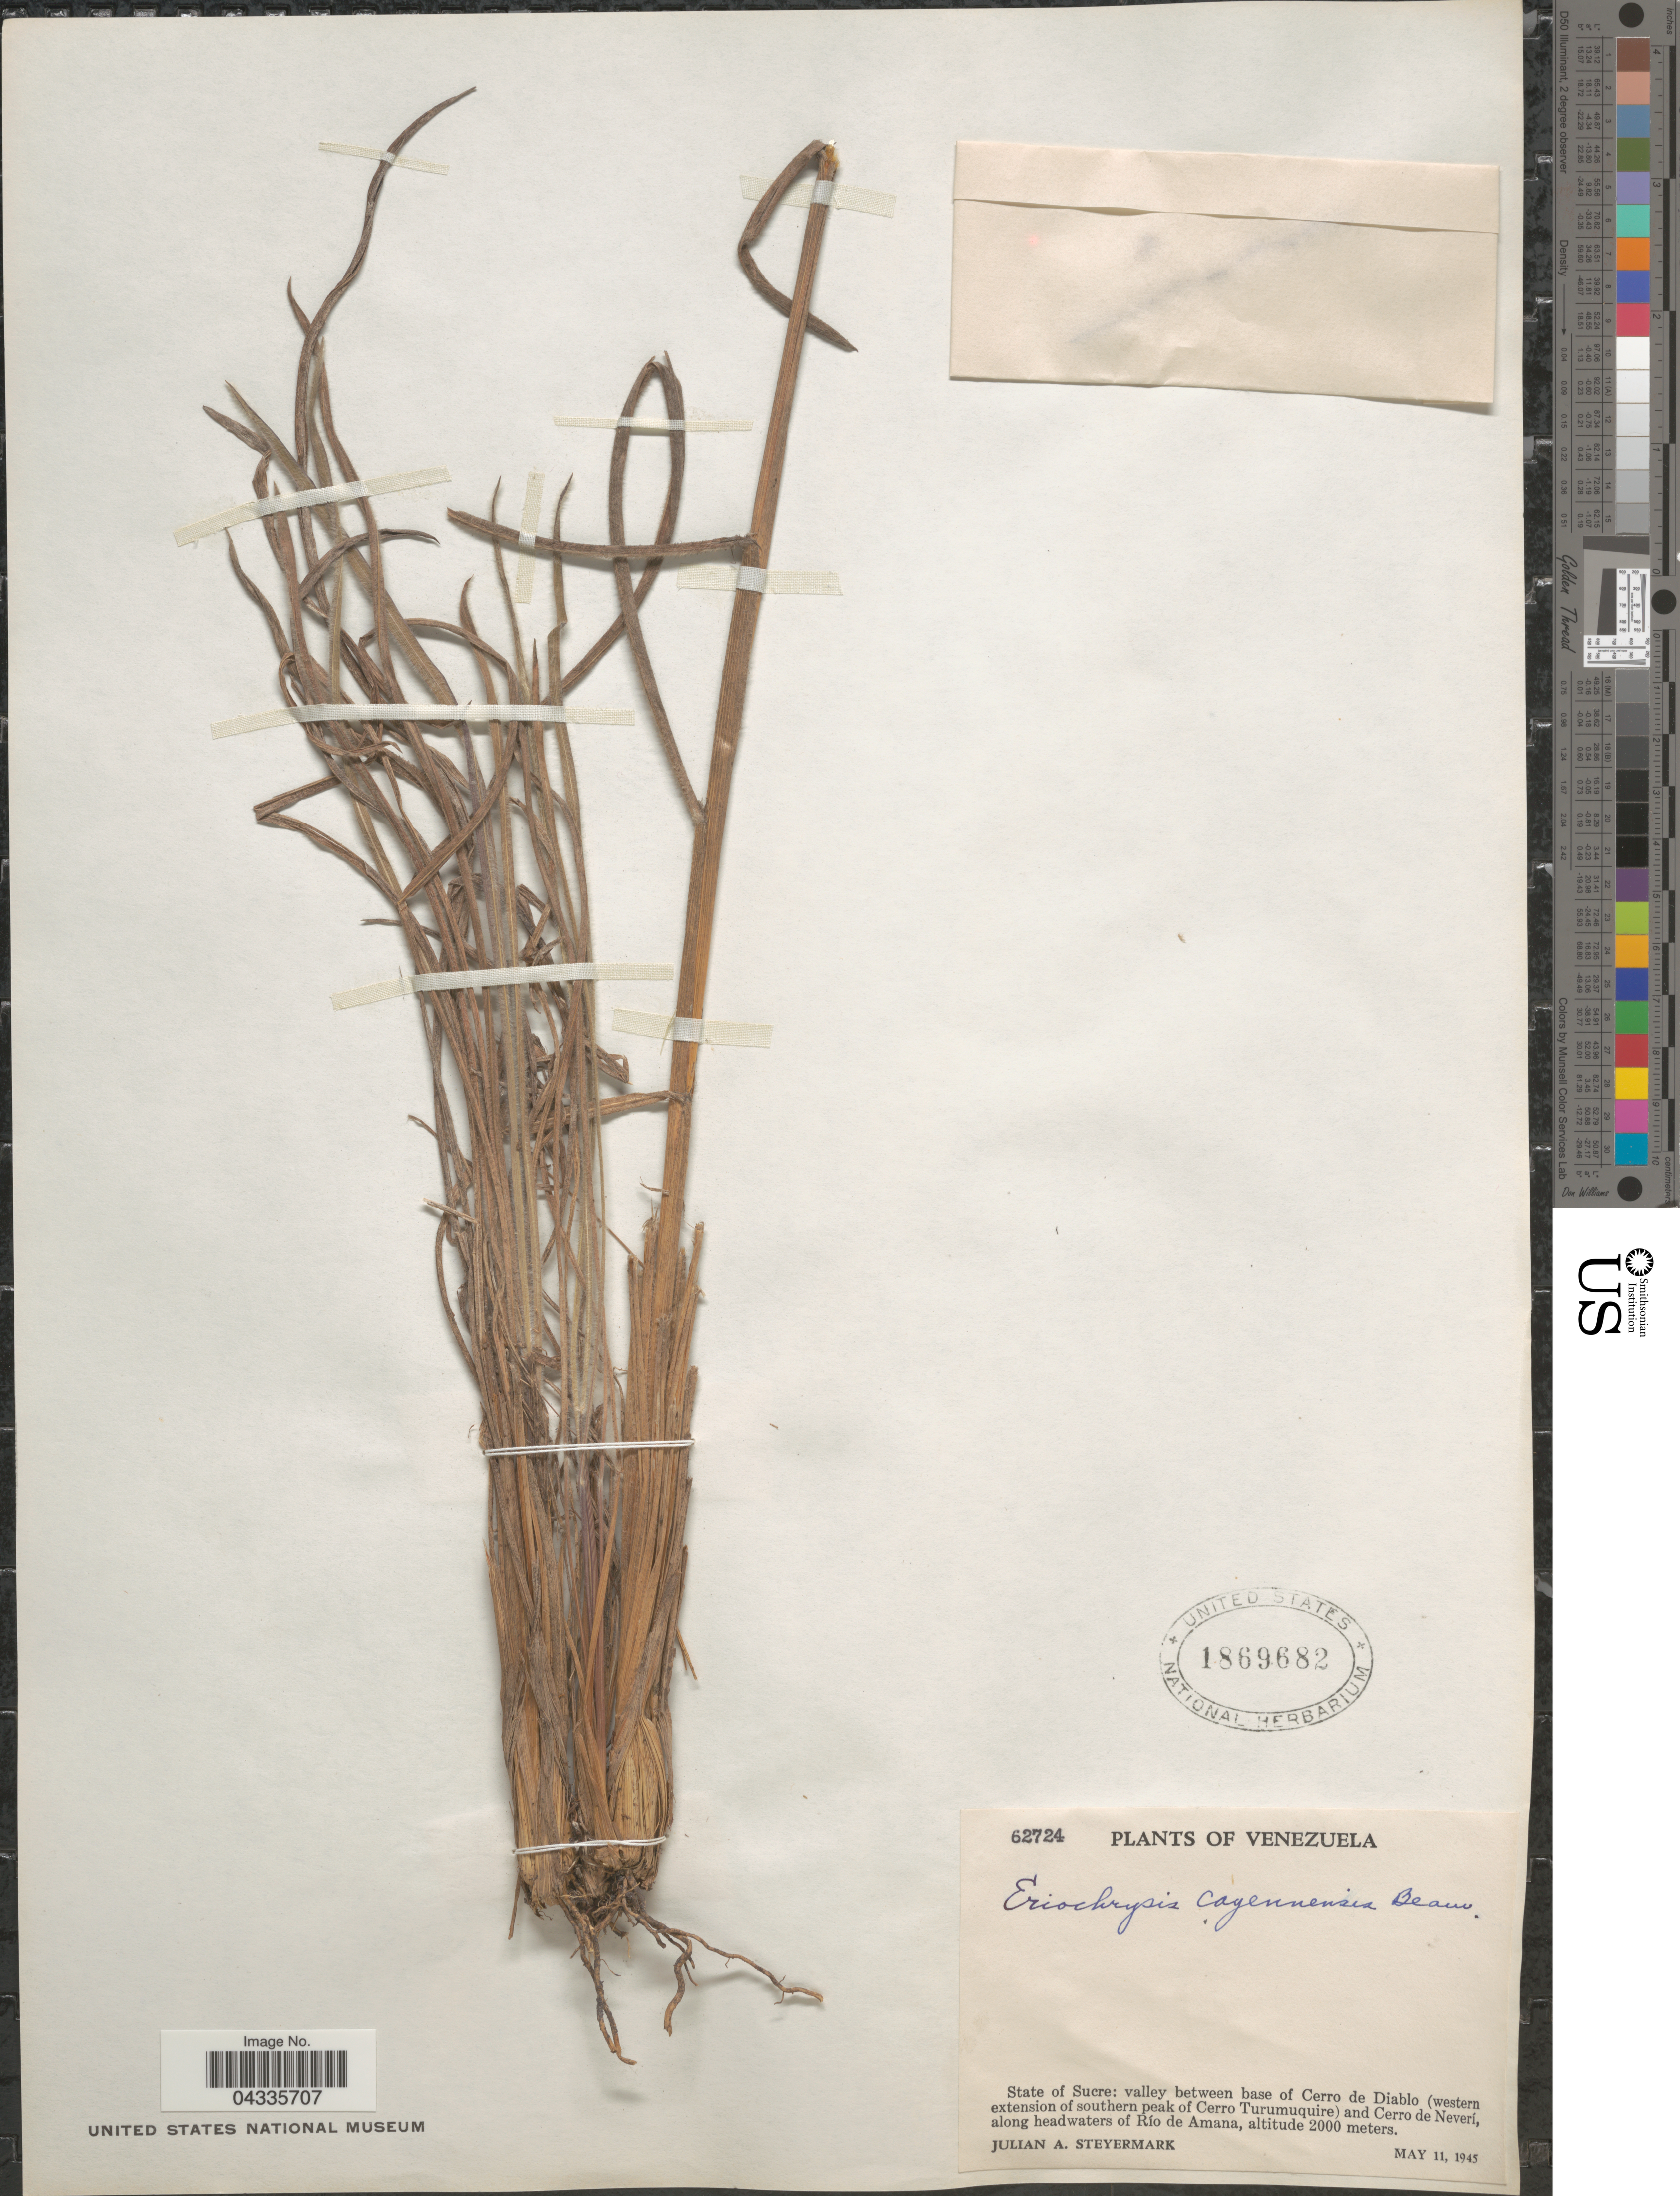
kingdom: Plantae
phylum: Tracheophyta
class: Liliopsida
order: Poales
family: Poaceae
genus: Eriochrysis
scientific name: Eriochrysis cayennensis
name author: P. Beauv.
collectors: J. Steyermark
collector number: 62724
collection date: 1945-05-11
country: Venezuela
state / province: Sucre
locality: Valley between base of Cerro de Diablo (western extension of southern peak of Cerro Turumuquire) and Cerro de Neverí along headwaters of Río de Amana.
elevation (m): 2000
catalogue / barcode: US 1869682